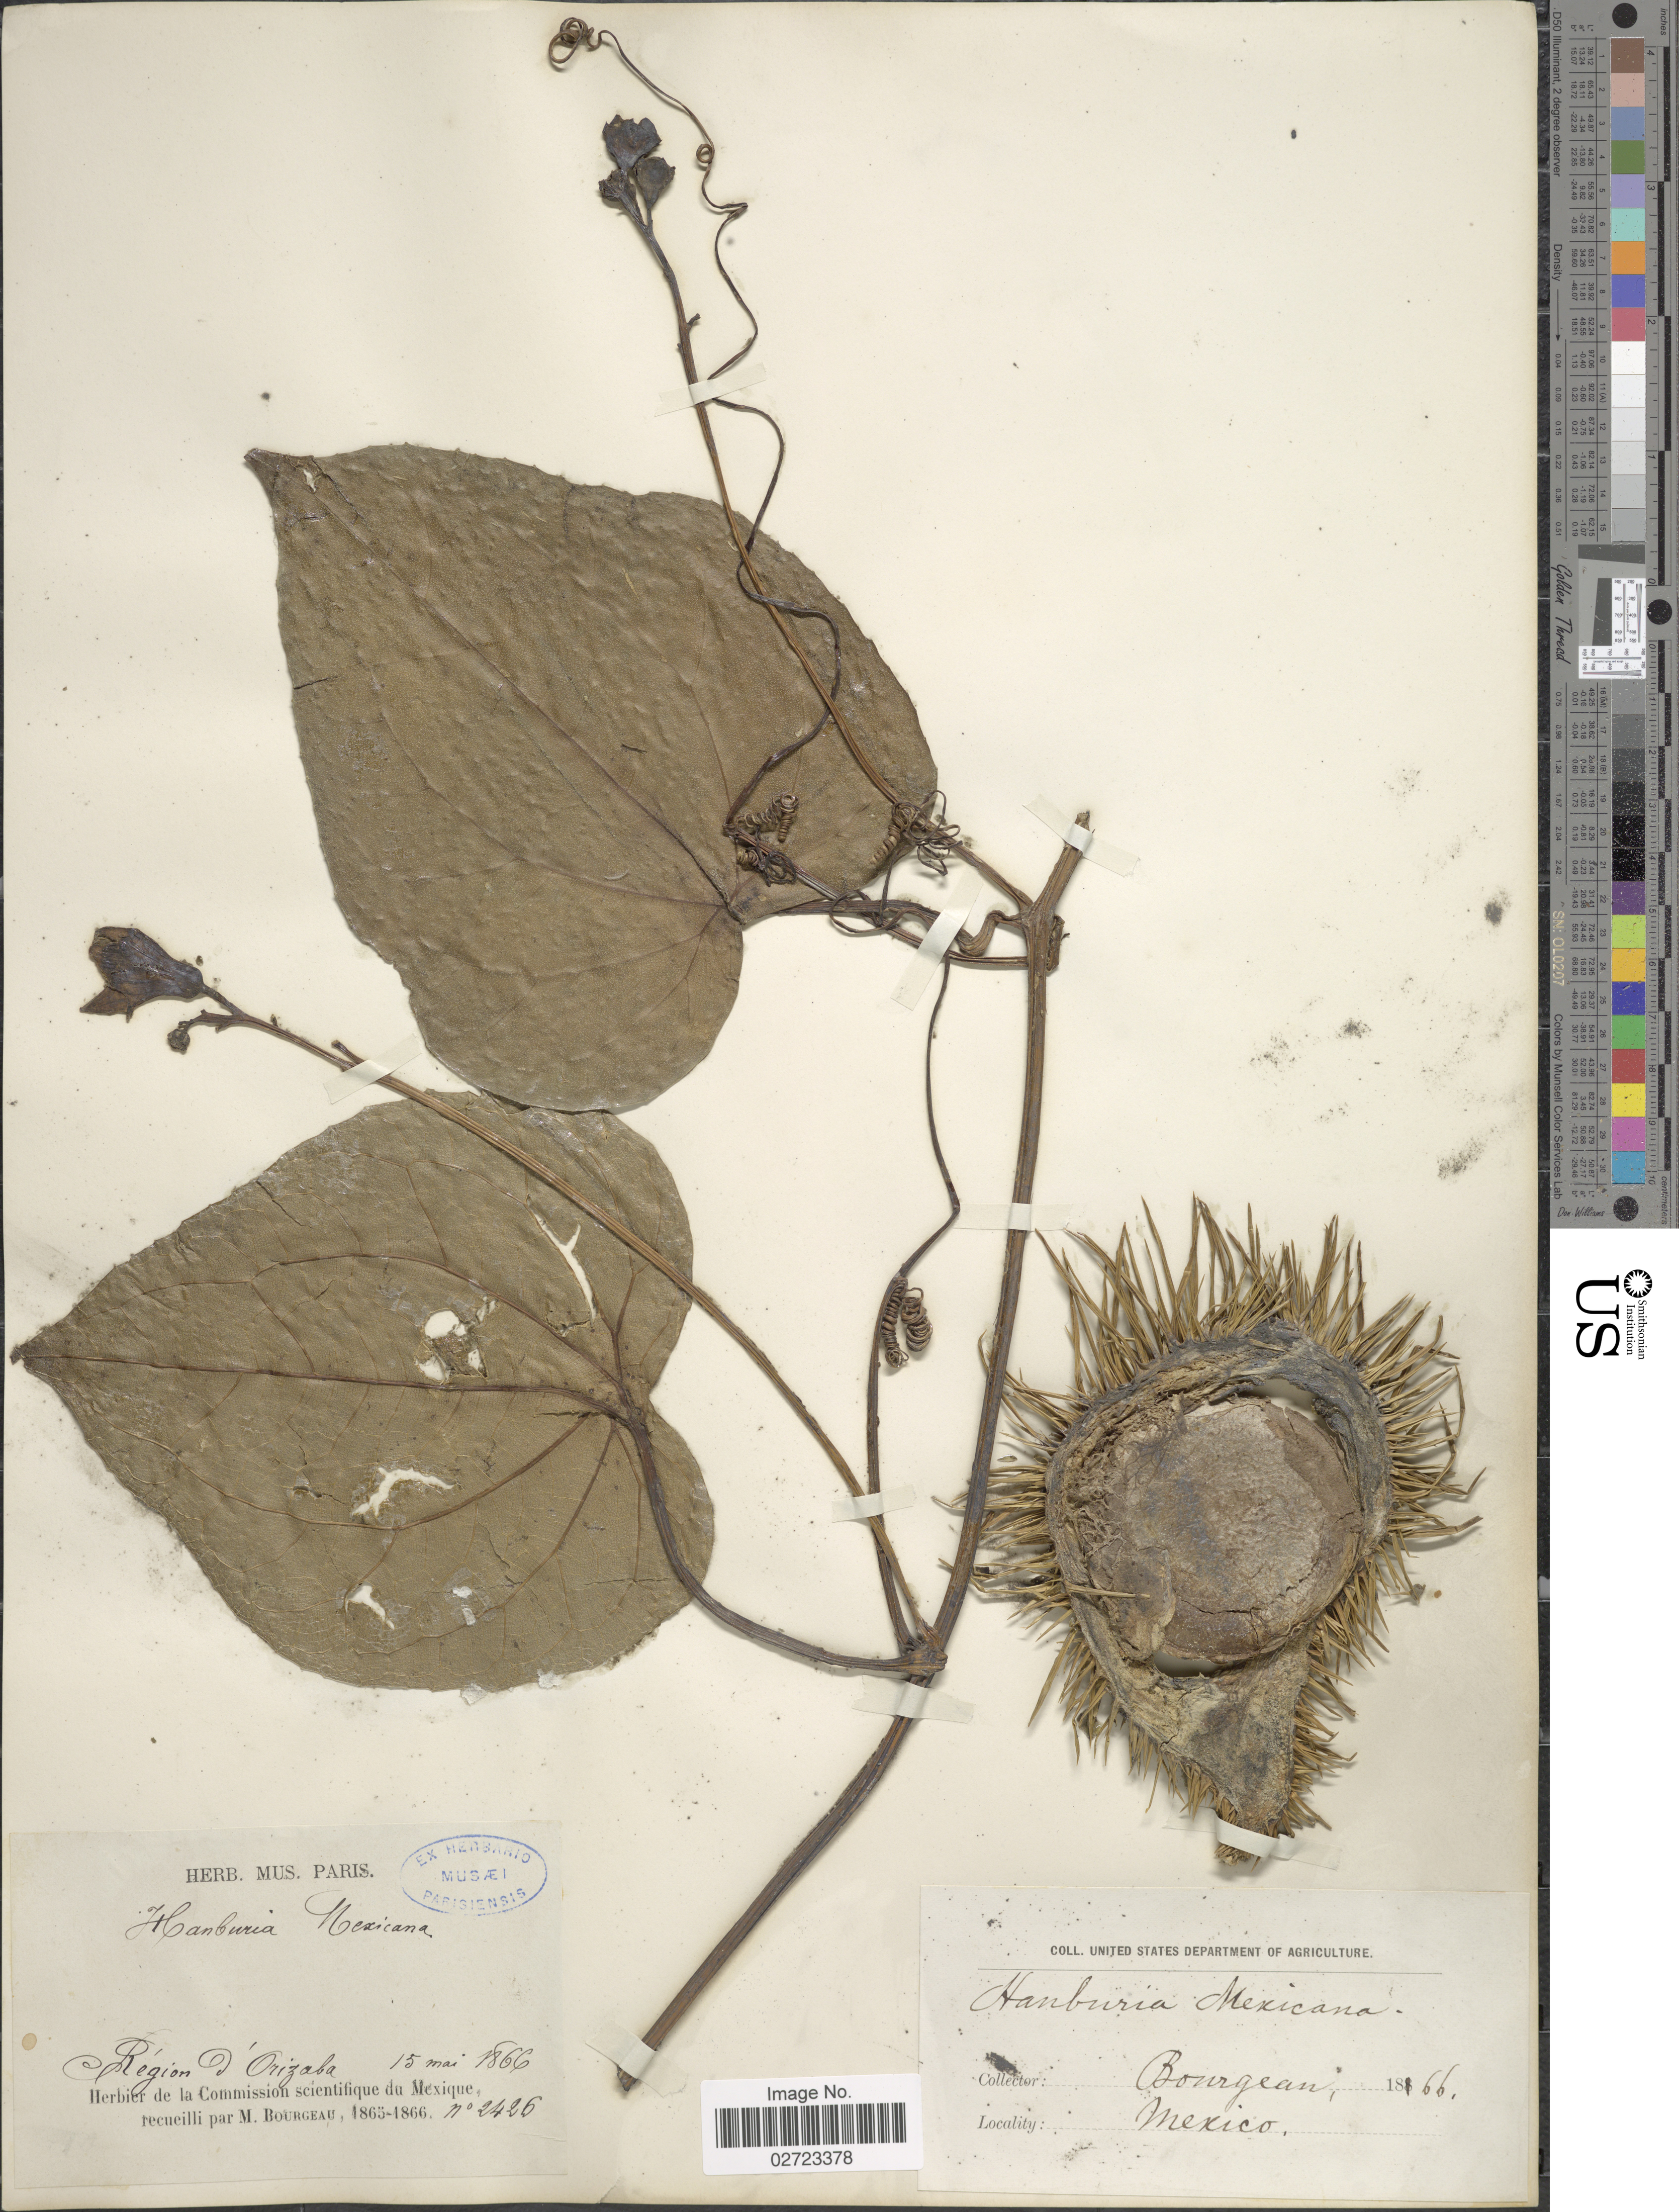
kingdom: Plantae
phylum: Tracheophyta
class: Magnoliopsida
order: Cucurbitales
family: Cucurbitaceae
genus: Hanburia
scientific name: Hanburia mexicana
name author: Seem.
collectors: -. Bourgeau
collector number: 2426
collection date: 1866-05-15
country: Mexico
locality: Region d'Orizaba.